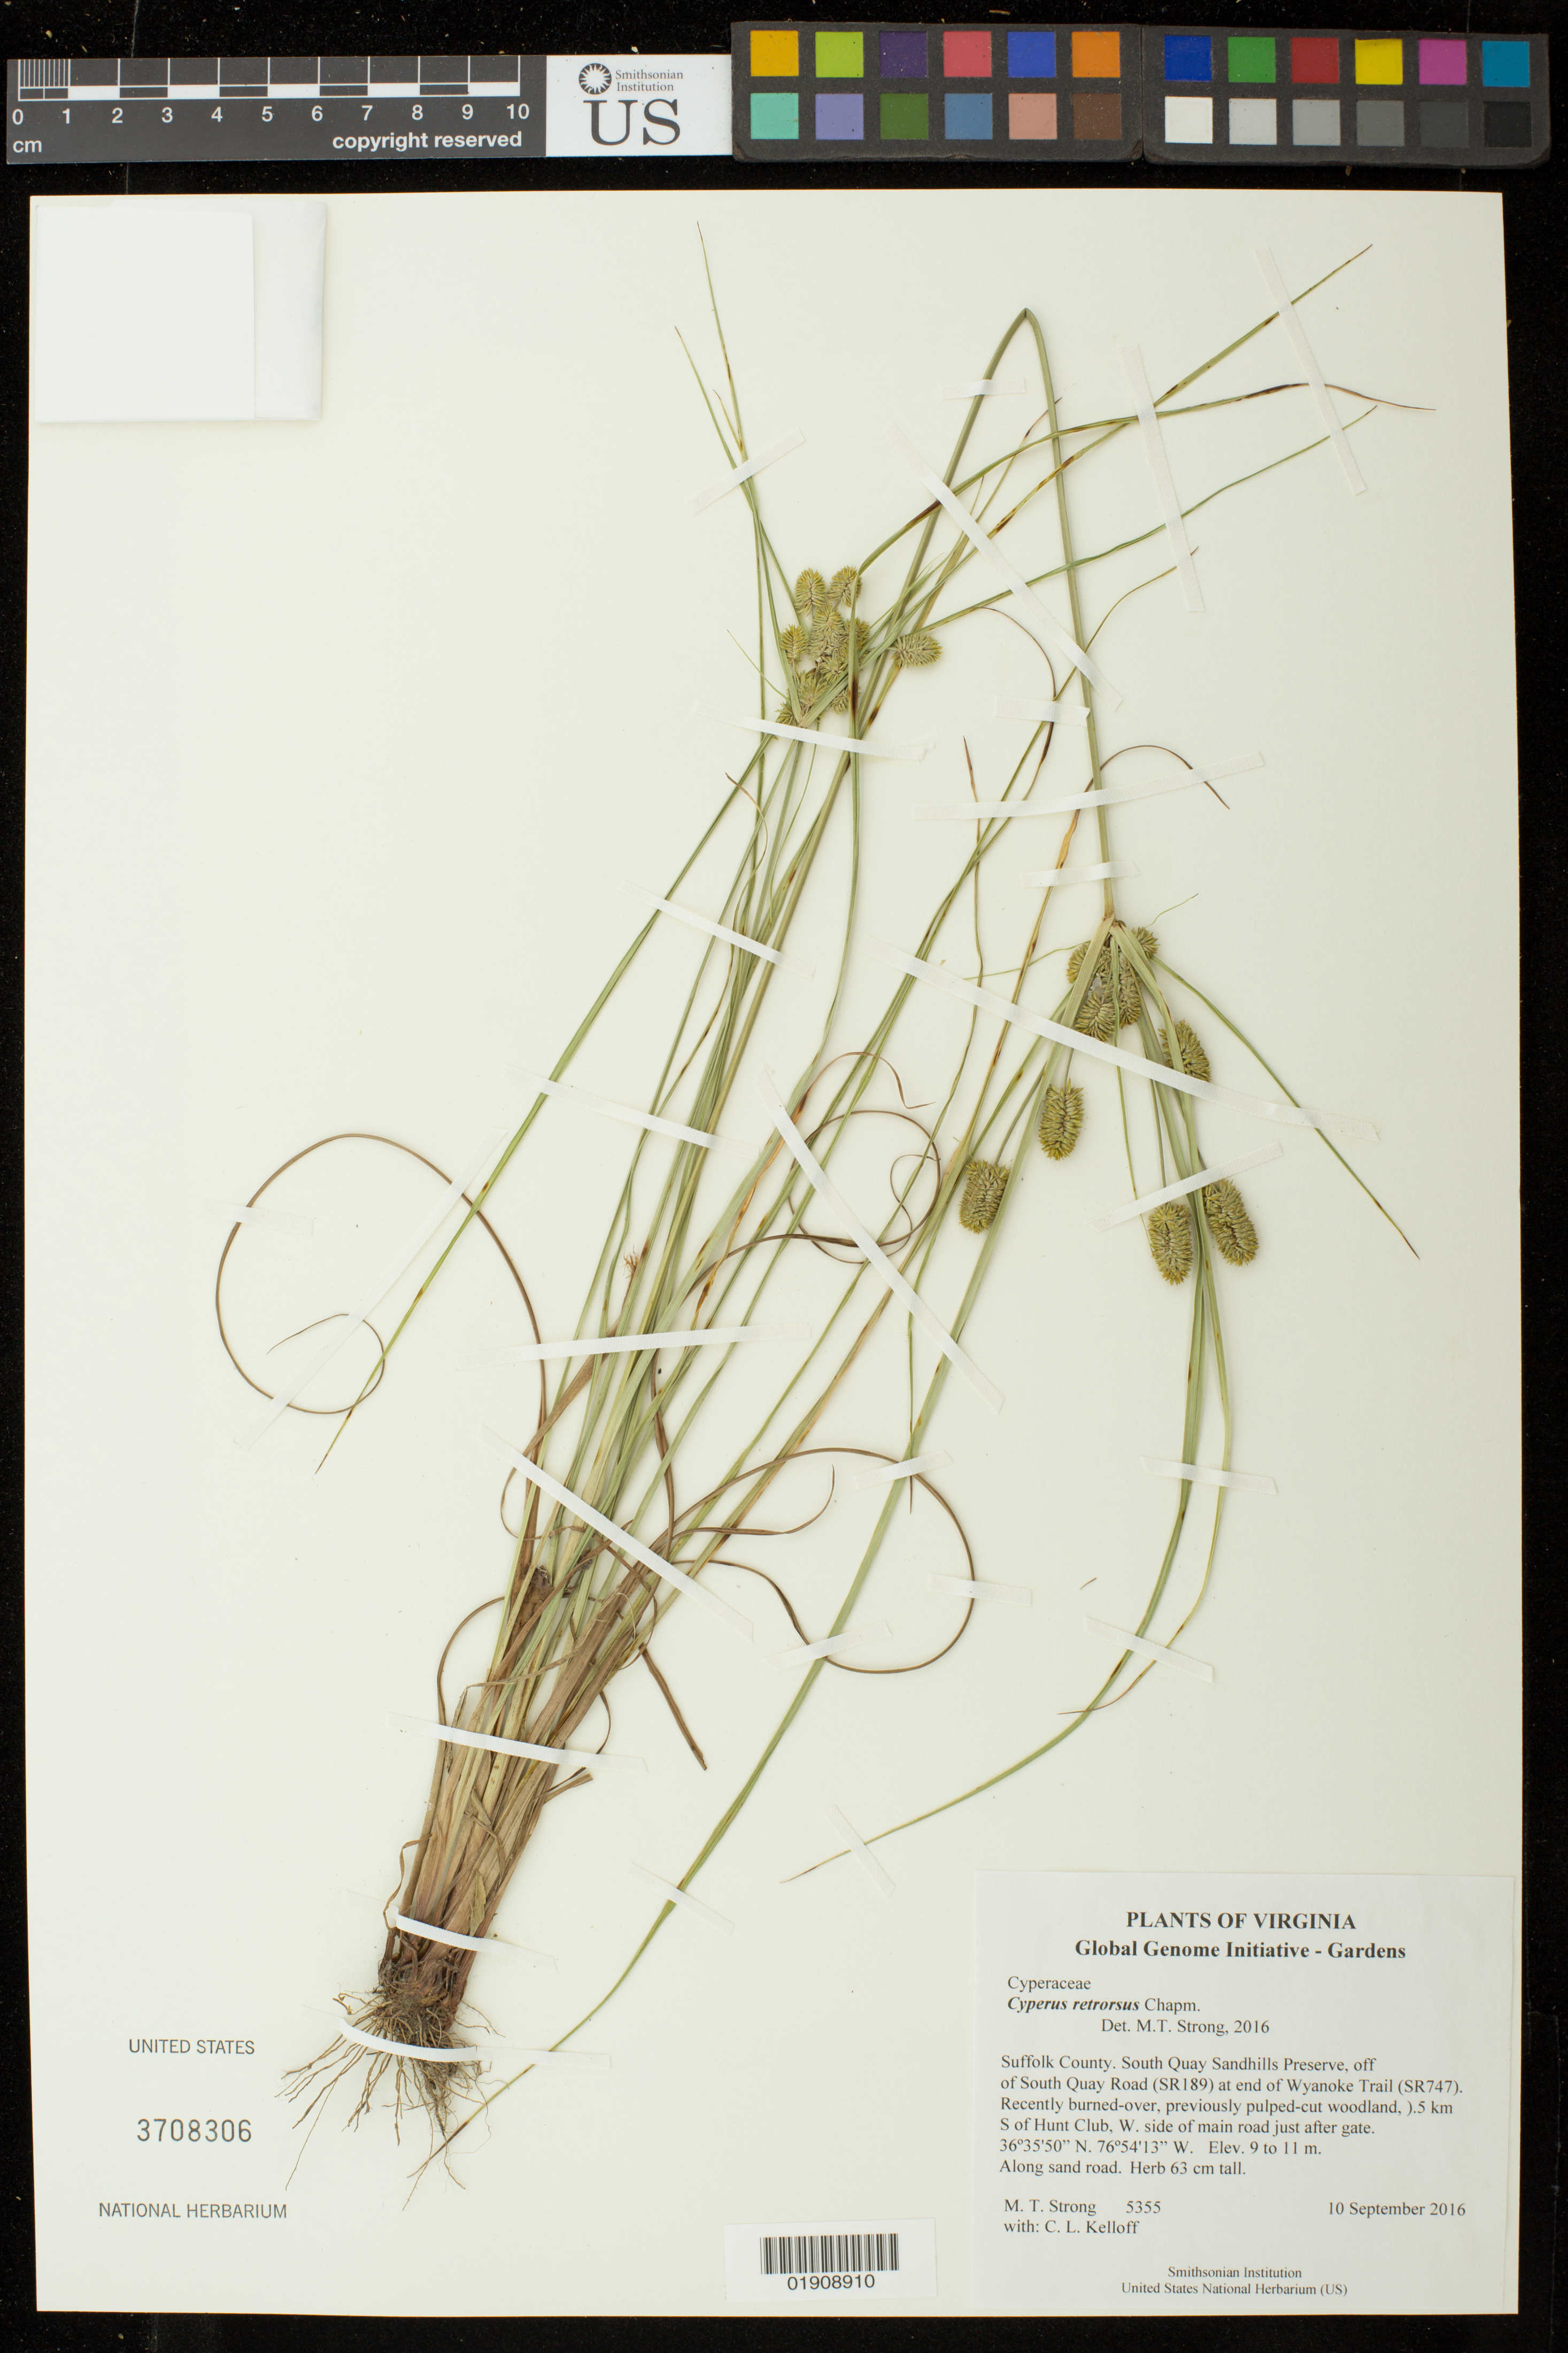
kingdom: Plantae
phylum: Tracheophyta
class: Liliopsida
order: Poales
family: Cyperaceae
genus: Cyperus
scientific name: Cyperus retrorsus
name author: Chapm.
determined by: Strong, Mark T., (BOT), Smithsonian Institution - National Museum of Natural History (UNITED STATES)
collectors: M. T. Strong & C. L. Kelloff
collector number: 5355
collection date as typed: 10 September 2016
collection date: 2016-09-10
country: United States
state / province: Virginia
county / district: City of Suffolk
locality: South Quay Sandhills Preserve. Off of South Quay Road (SR189) at end of Wyanoke Trail (SR747). Recently burned-over, previously pulped-cut woodland, ).5 km S of Hunt Club, W side of main road just after gate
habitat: Along sand road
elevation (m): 9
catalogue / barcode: US 3708306